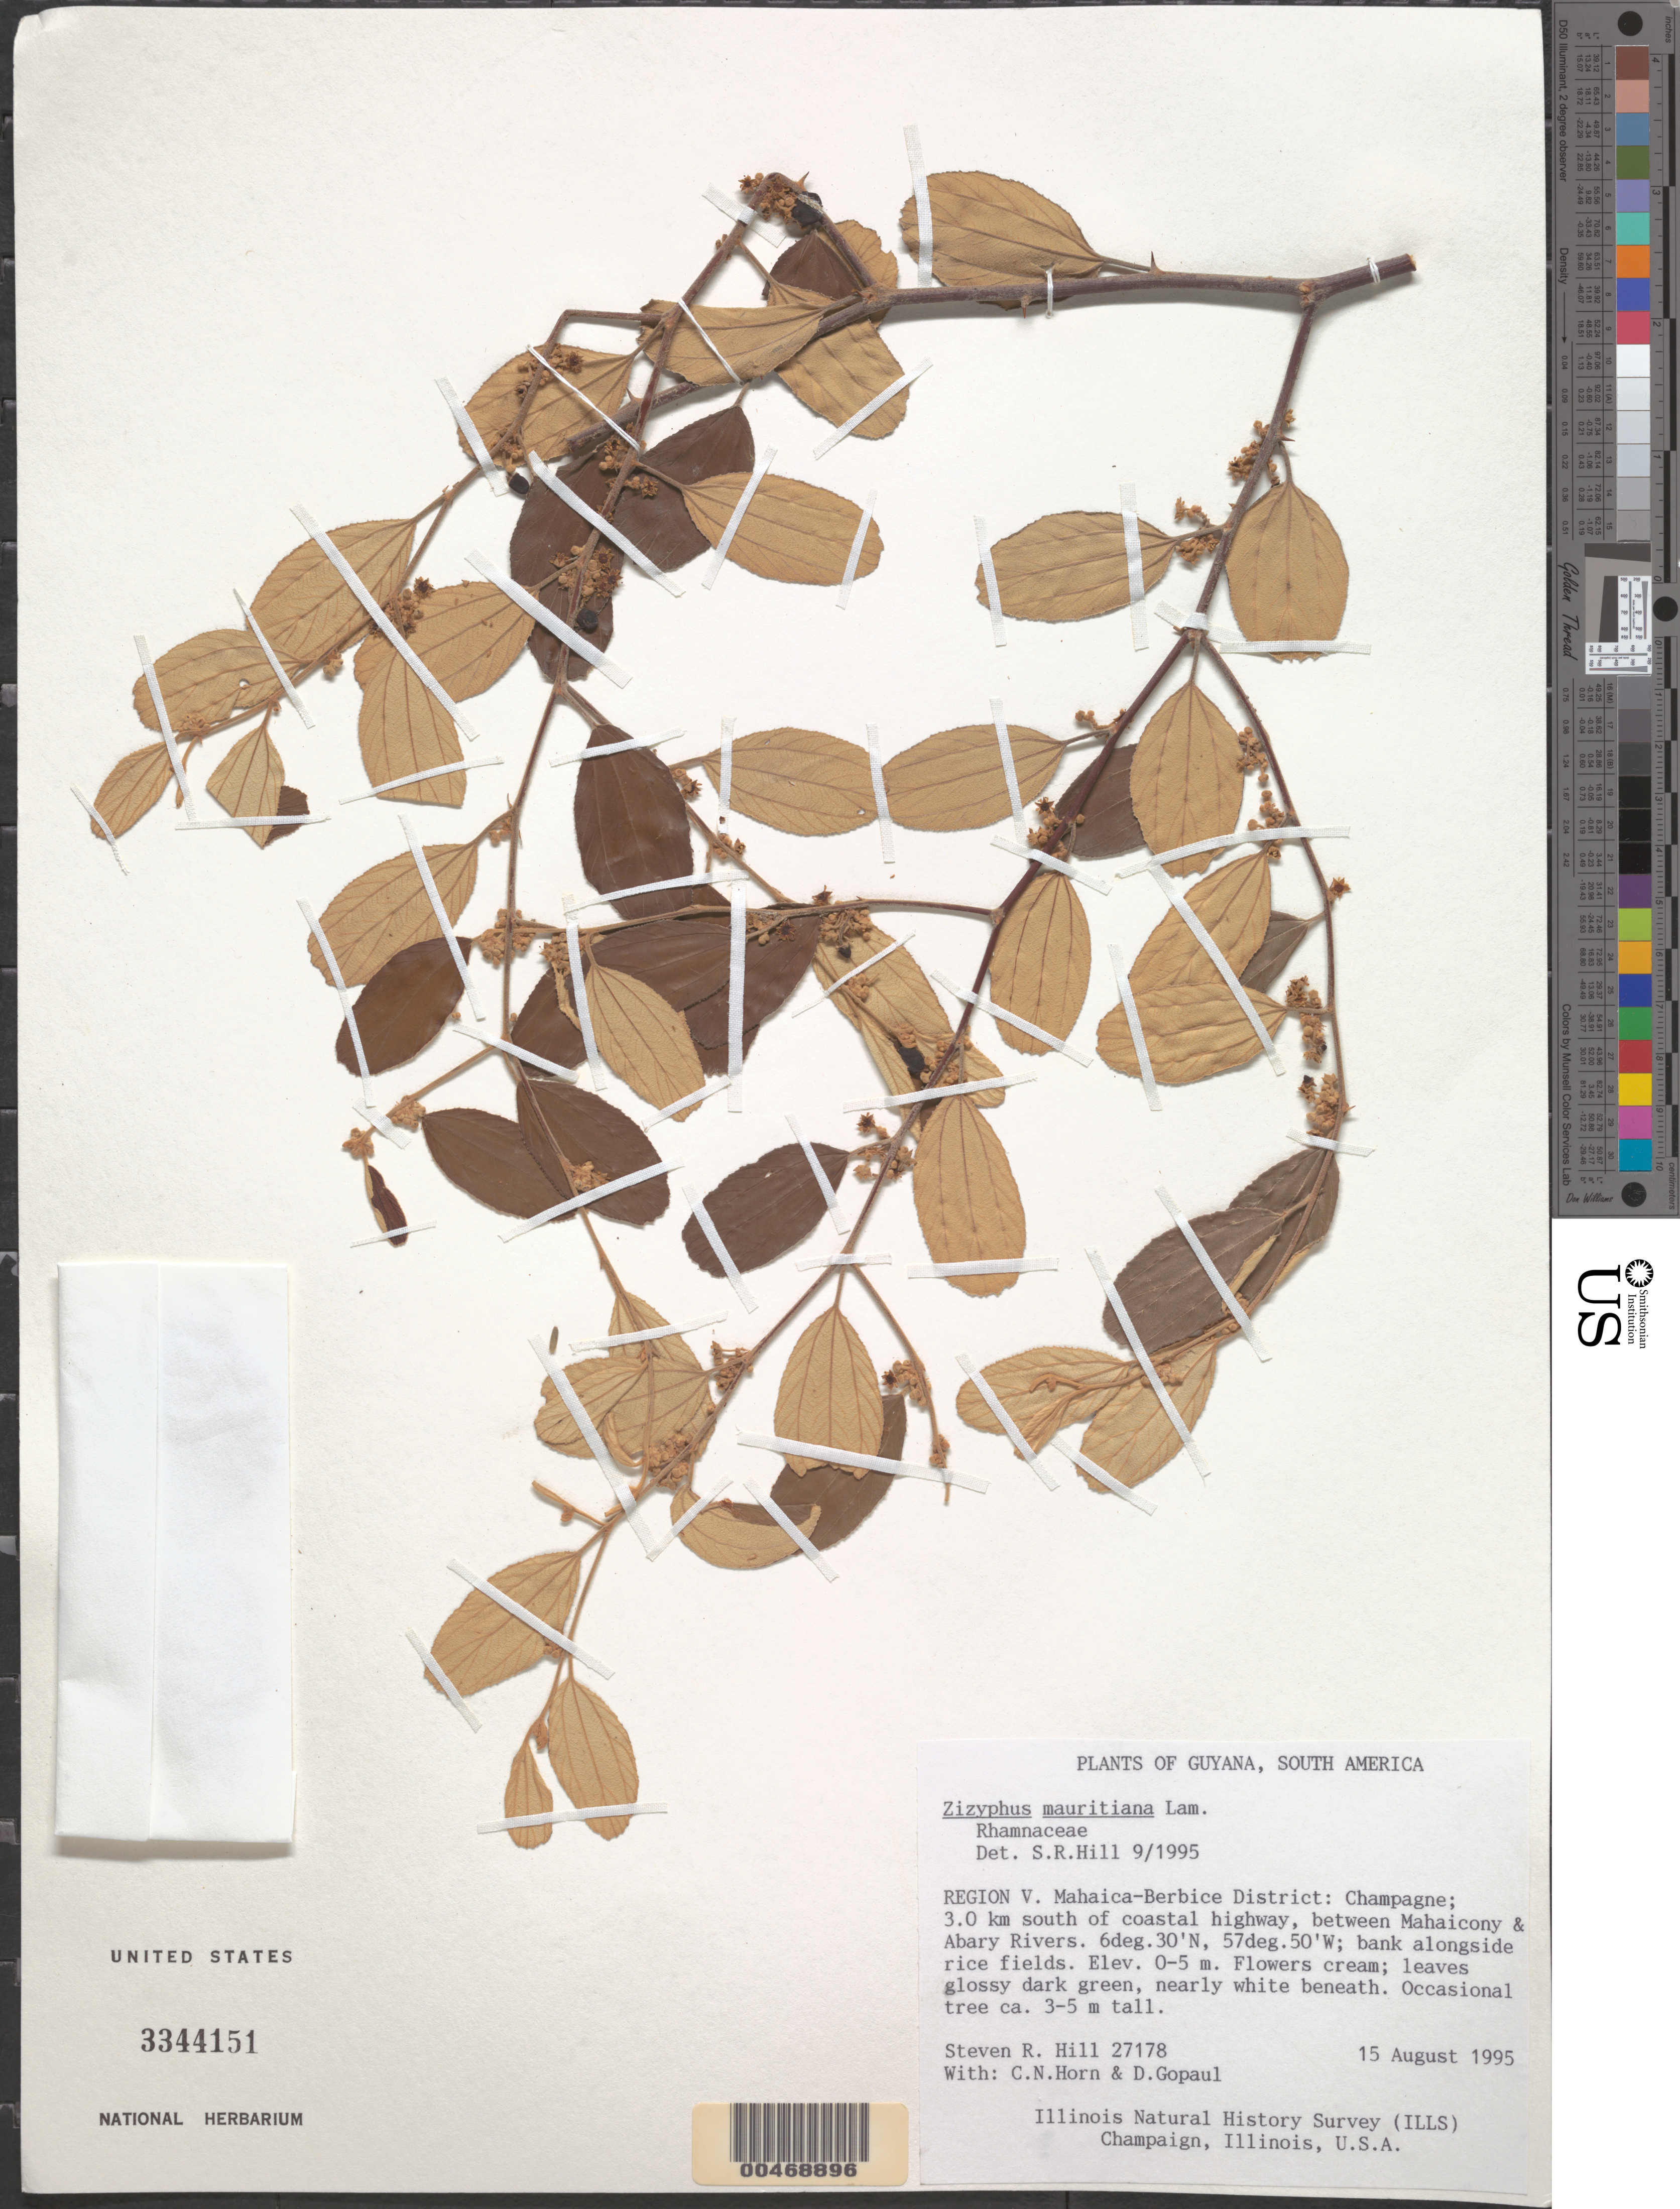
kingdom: Plantae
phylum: Tracheophyta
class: Magnoliopsida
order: Rosales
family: Rhamnaceae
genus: Ziziphus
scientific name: Ziziphus mauritiana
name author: Lam.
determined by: Hill, Steven R.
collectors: S. R. Hill, C. N. Horn & D. Gopaul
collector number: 27178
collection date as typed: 15-Aug-95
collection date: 1995-08-15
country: Guyana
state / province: Mahaica-Berbice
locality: Champagne; 3 km S of coastal hwy., betw. Mahaicony & Abary R.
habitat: Bank along rice fields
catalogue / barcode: US 3344151